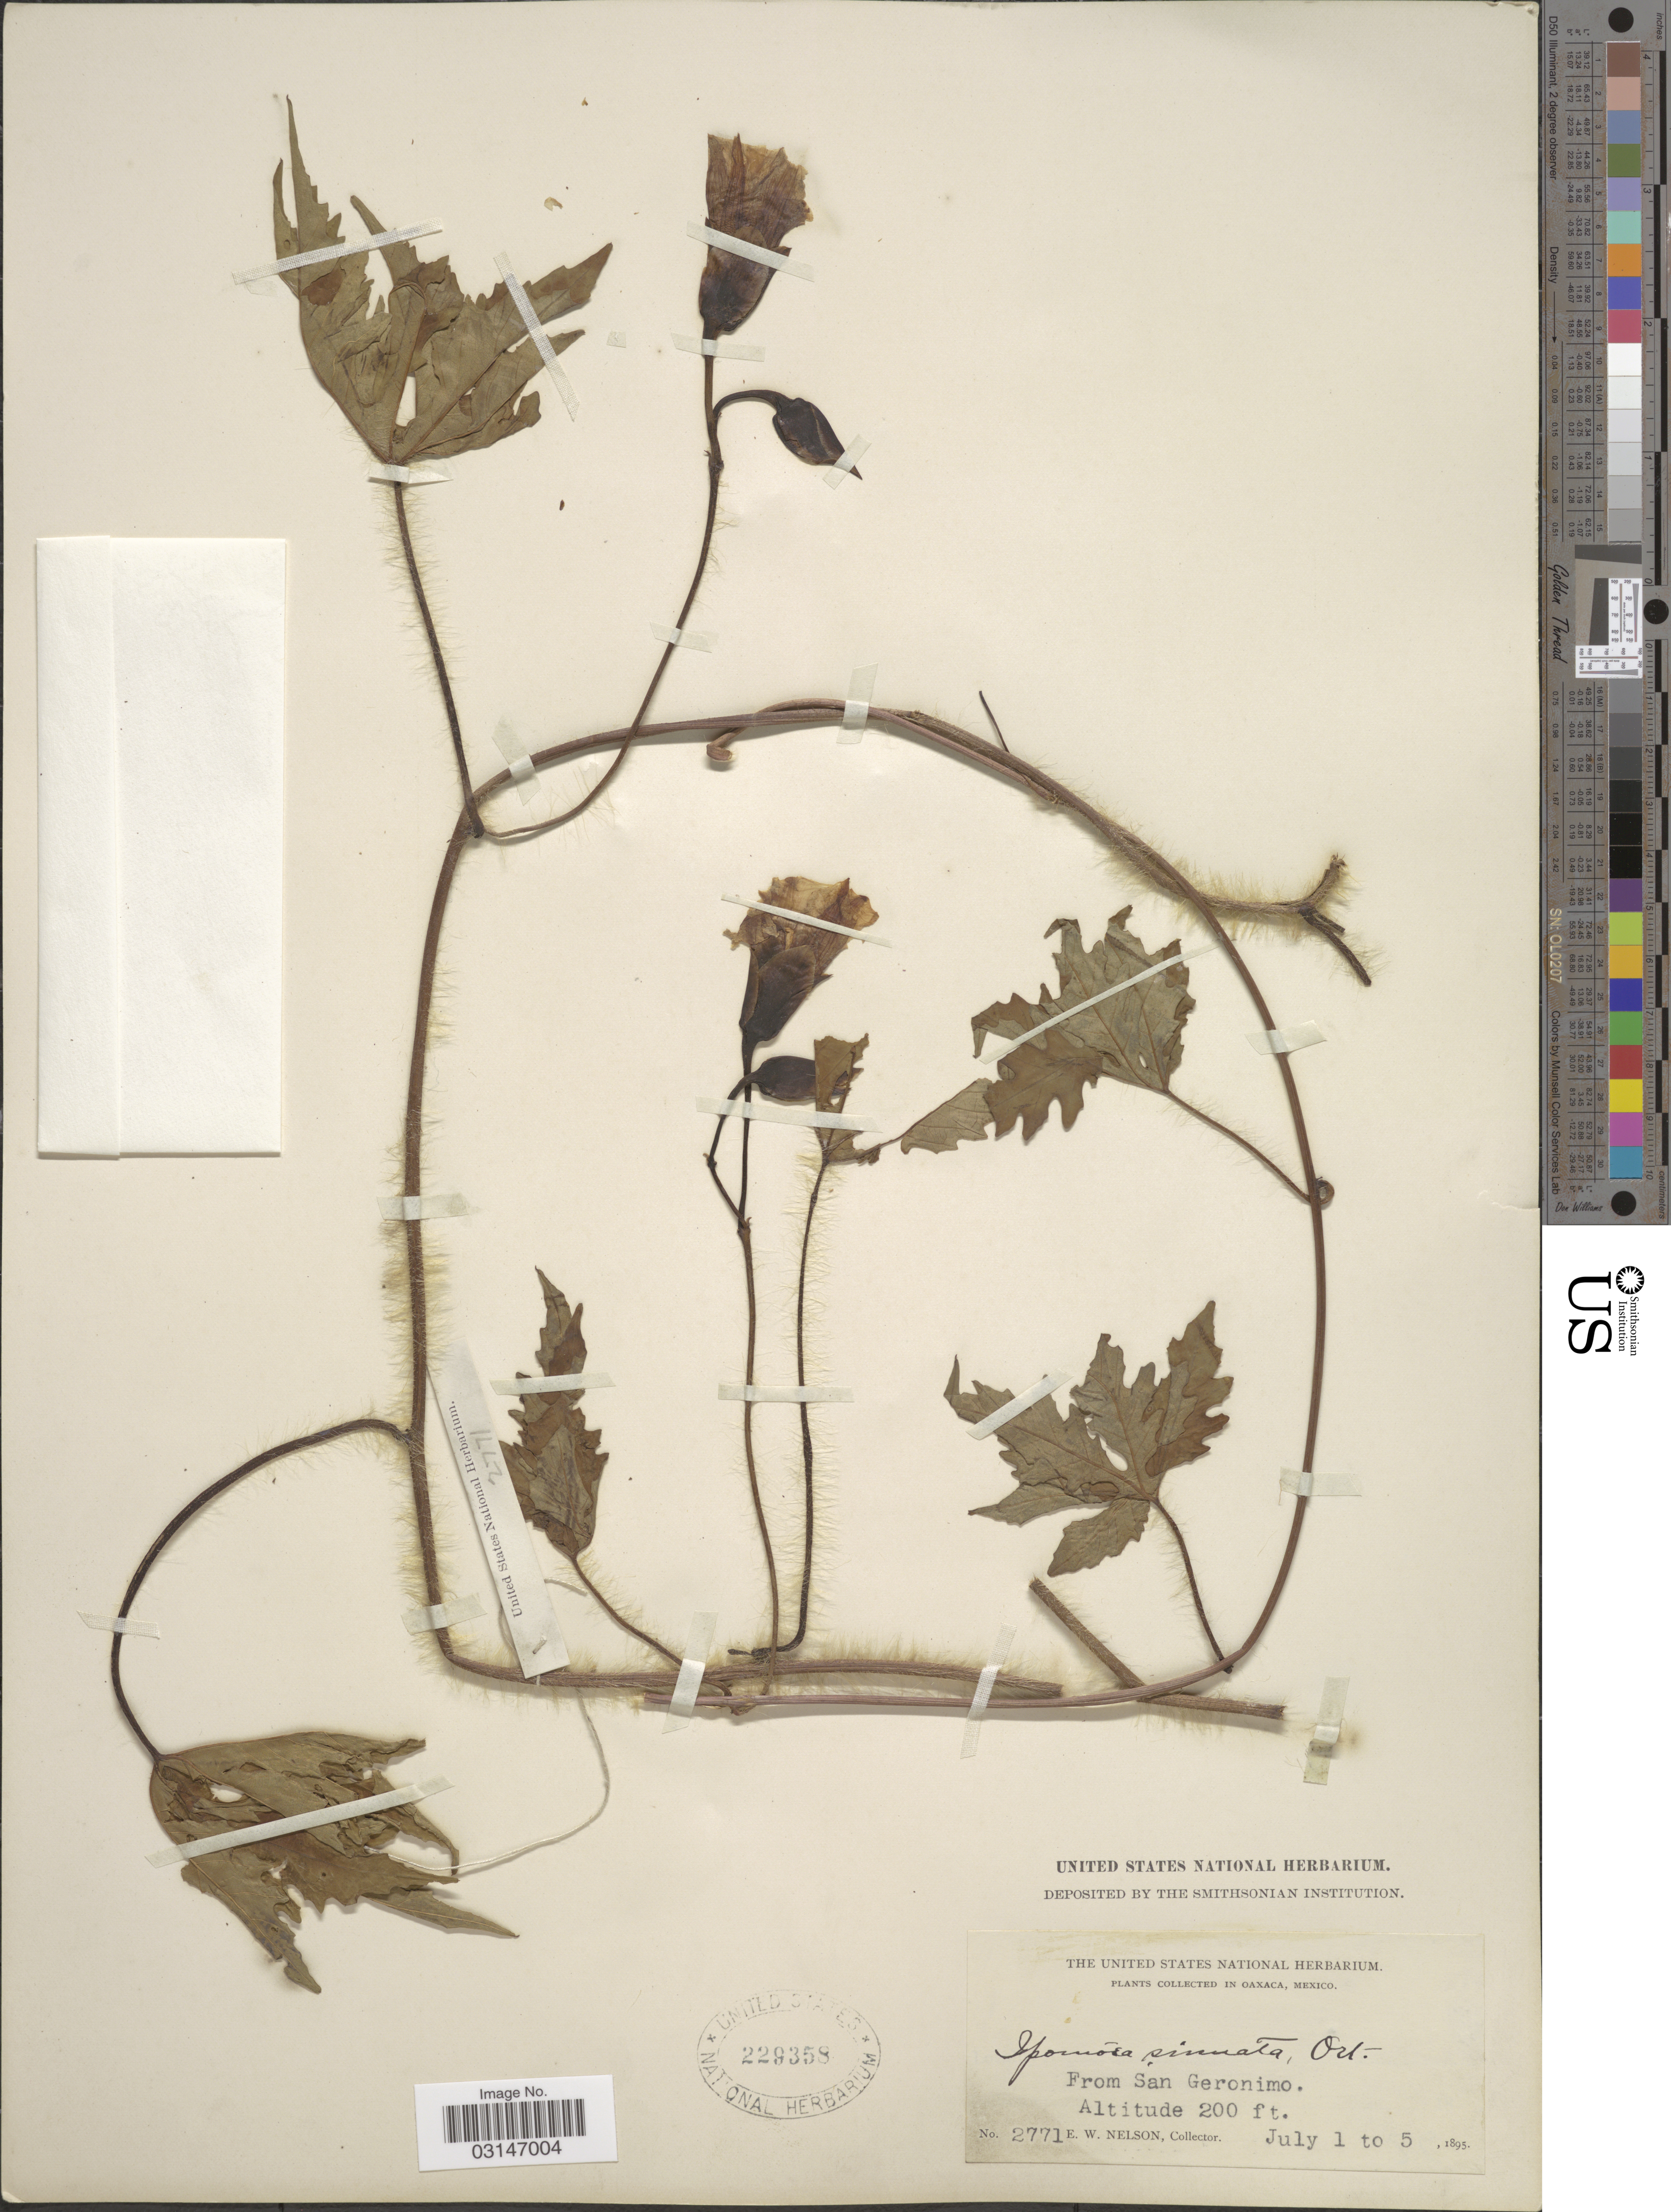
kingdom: Plantae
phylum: Tracheophyta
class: Magnoliopsida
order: Solanales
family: Convolvulaceae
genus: Distimake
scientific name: Distimake dissectus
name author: (Jacq.) A. R. Simões & Staples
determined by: Strong, Mark T., (BOT), Smithsonian Institution - National Museum of Natural History (UNITED STATES)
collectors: E. W. Nelson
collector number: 2771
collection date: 1895-07-01/1895-07-05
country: Mexico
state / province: Oaxaca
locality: From San Geronimo.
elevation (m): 61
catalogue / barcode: US 229358